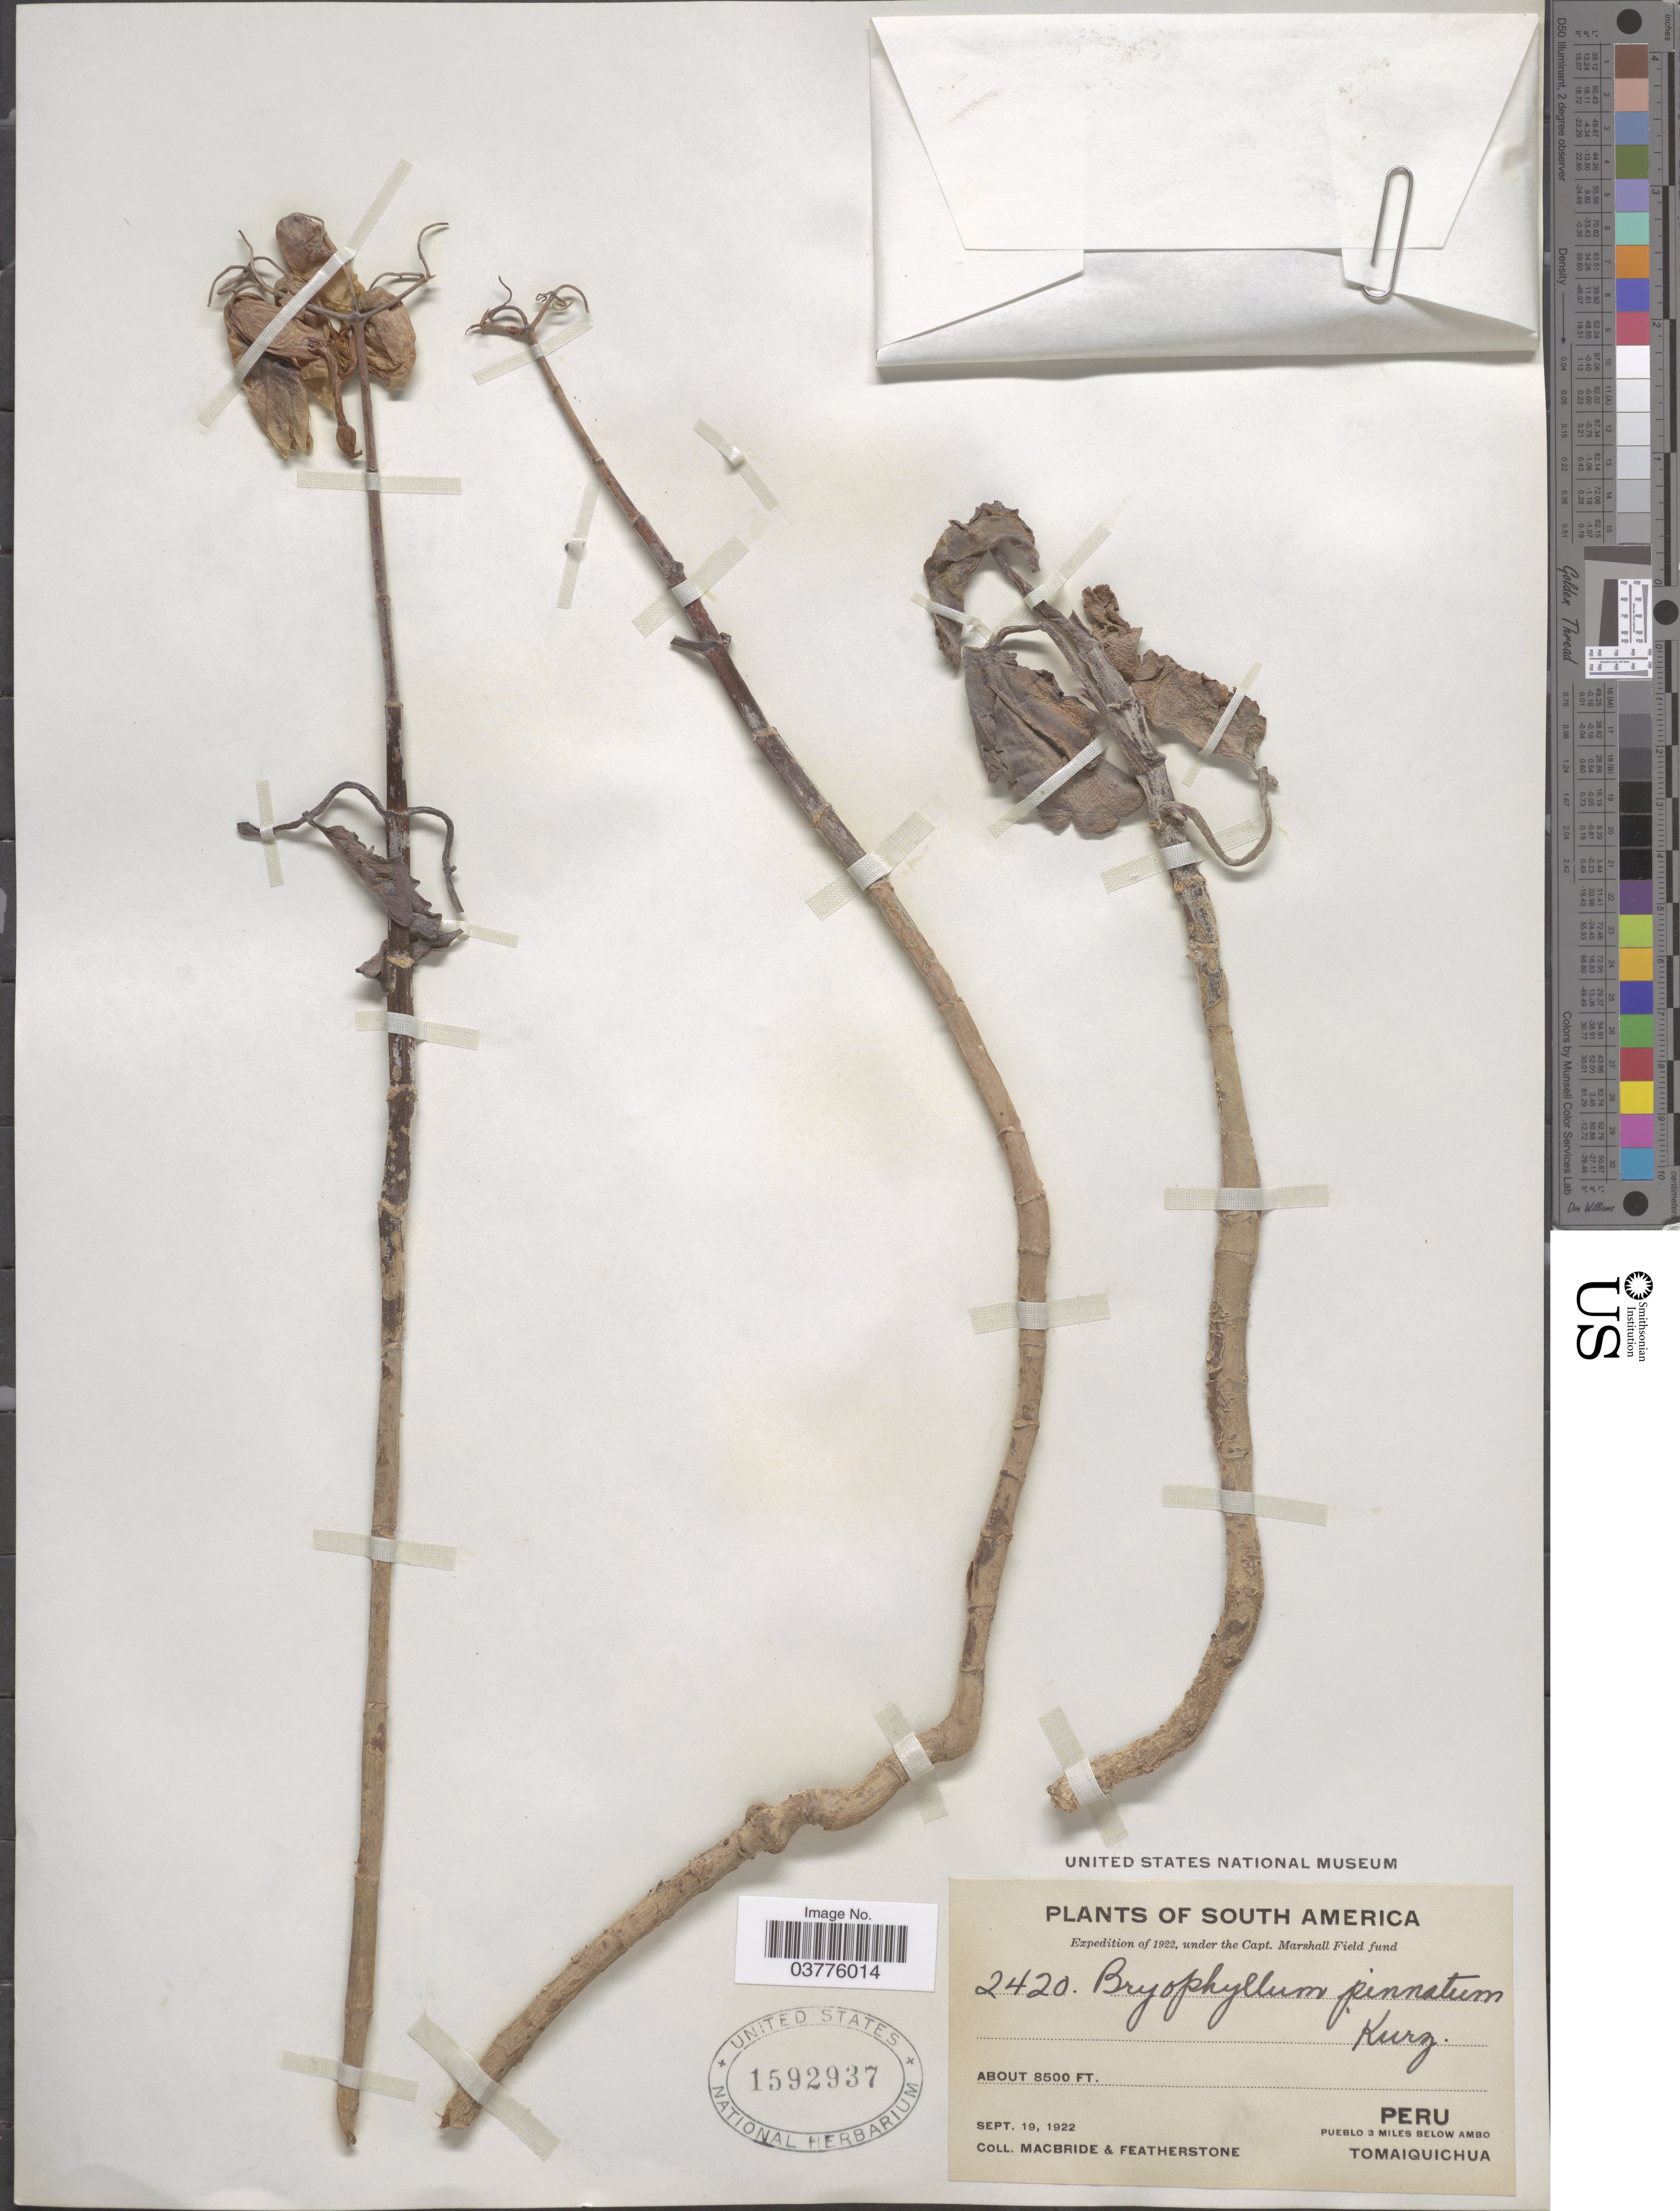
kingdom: Plantae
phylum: Tracheophyta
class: Magnoliopsida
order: Saxifragales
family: Crassulaceae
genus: Kalanchoe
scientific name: Kalanchoe pinnata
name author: (Lam.) Pers.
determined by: Strong, Mark T., (BOT), Smithsonian Institution - National Museum of Natural History (UNITED STATES)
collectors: Macbride, -- & -. Featherstone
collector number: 2420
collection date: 1922-09-19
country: Peru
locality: Pueblo 3 miles below Ambo. Tomaiquichua.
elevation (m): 2591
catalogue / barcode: US 1592937